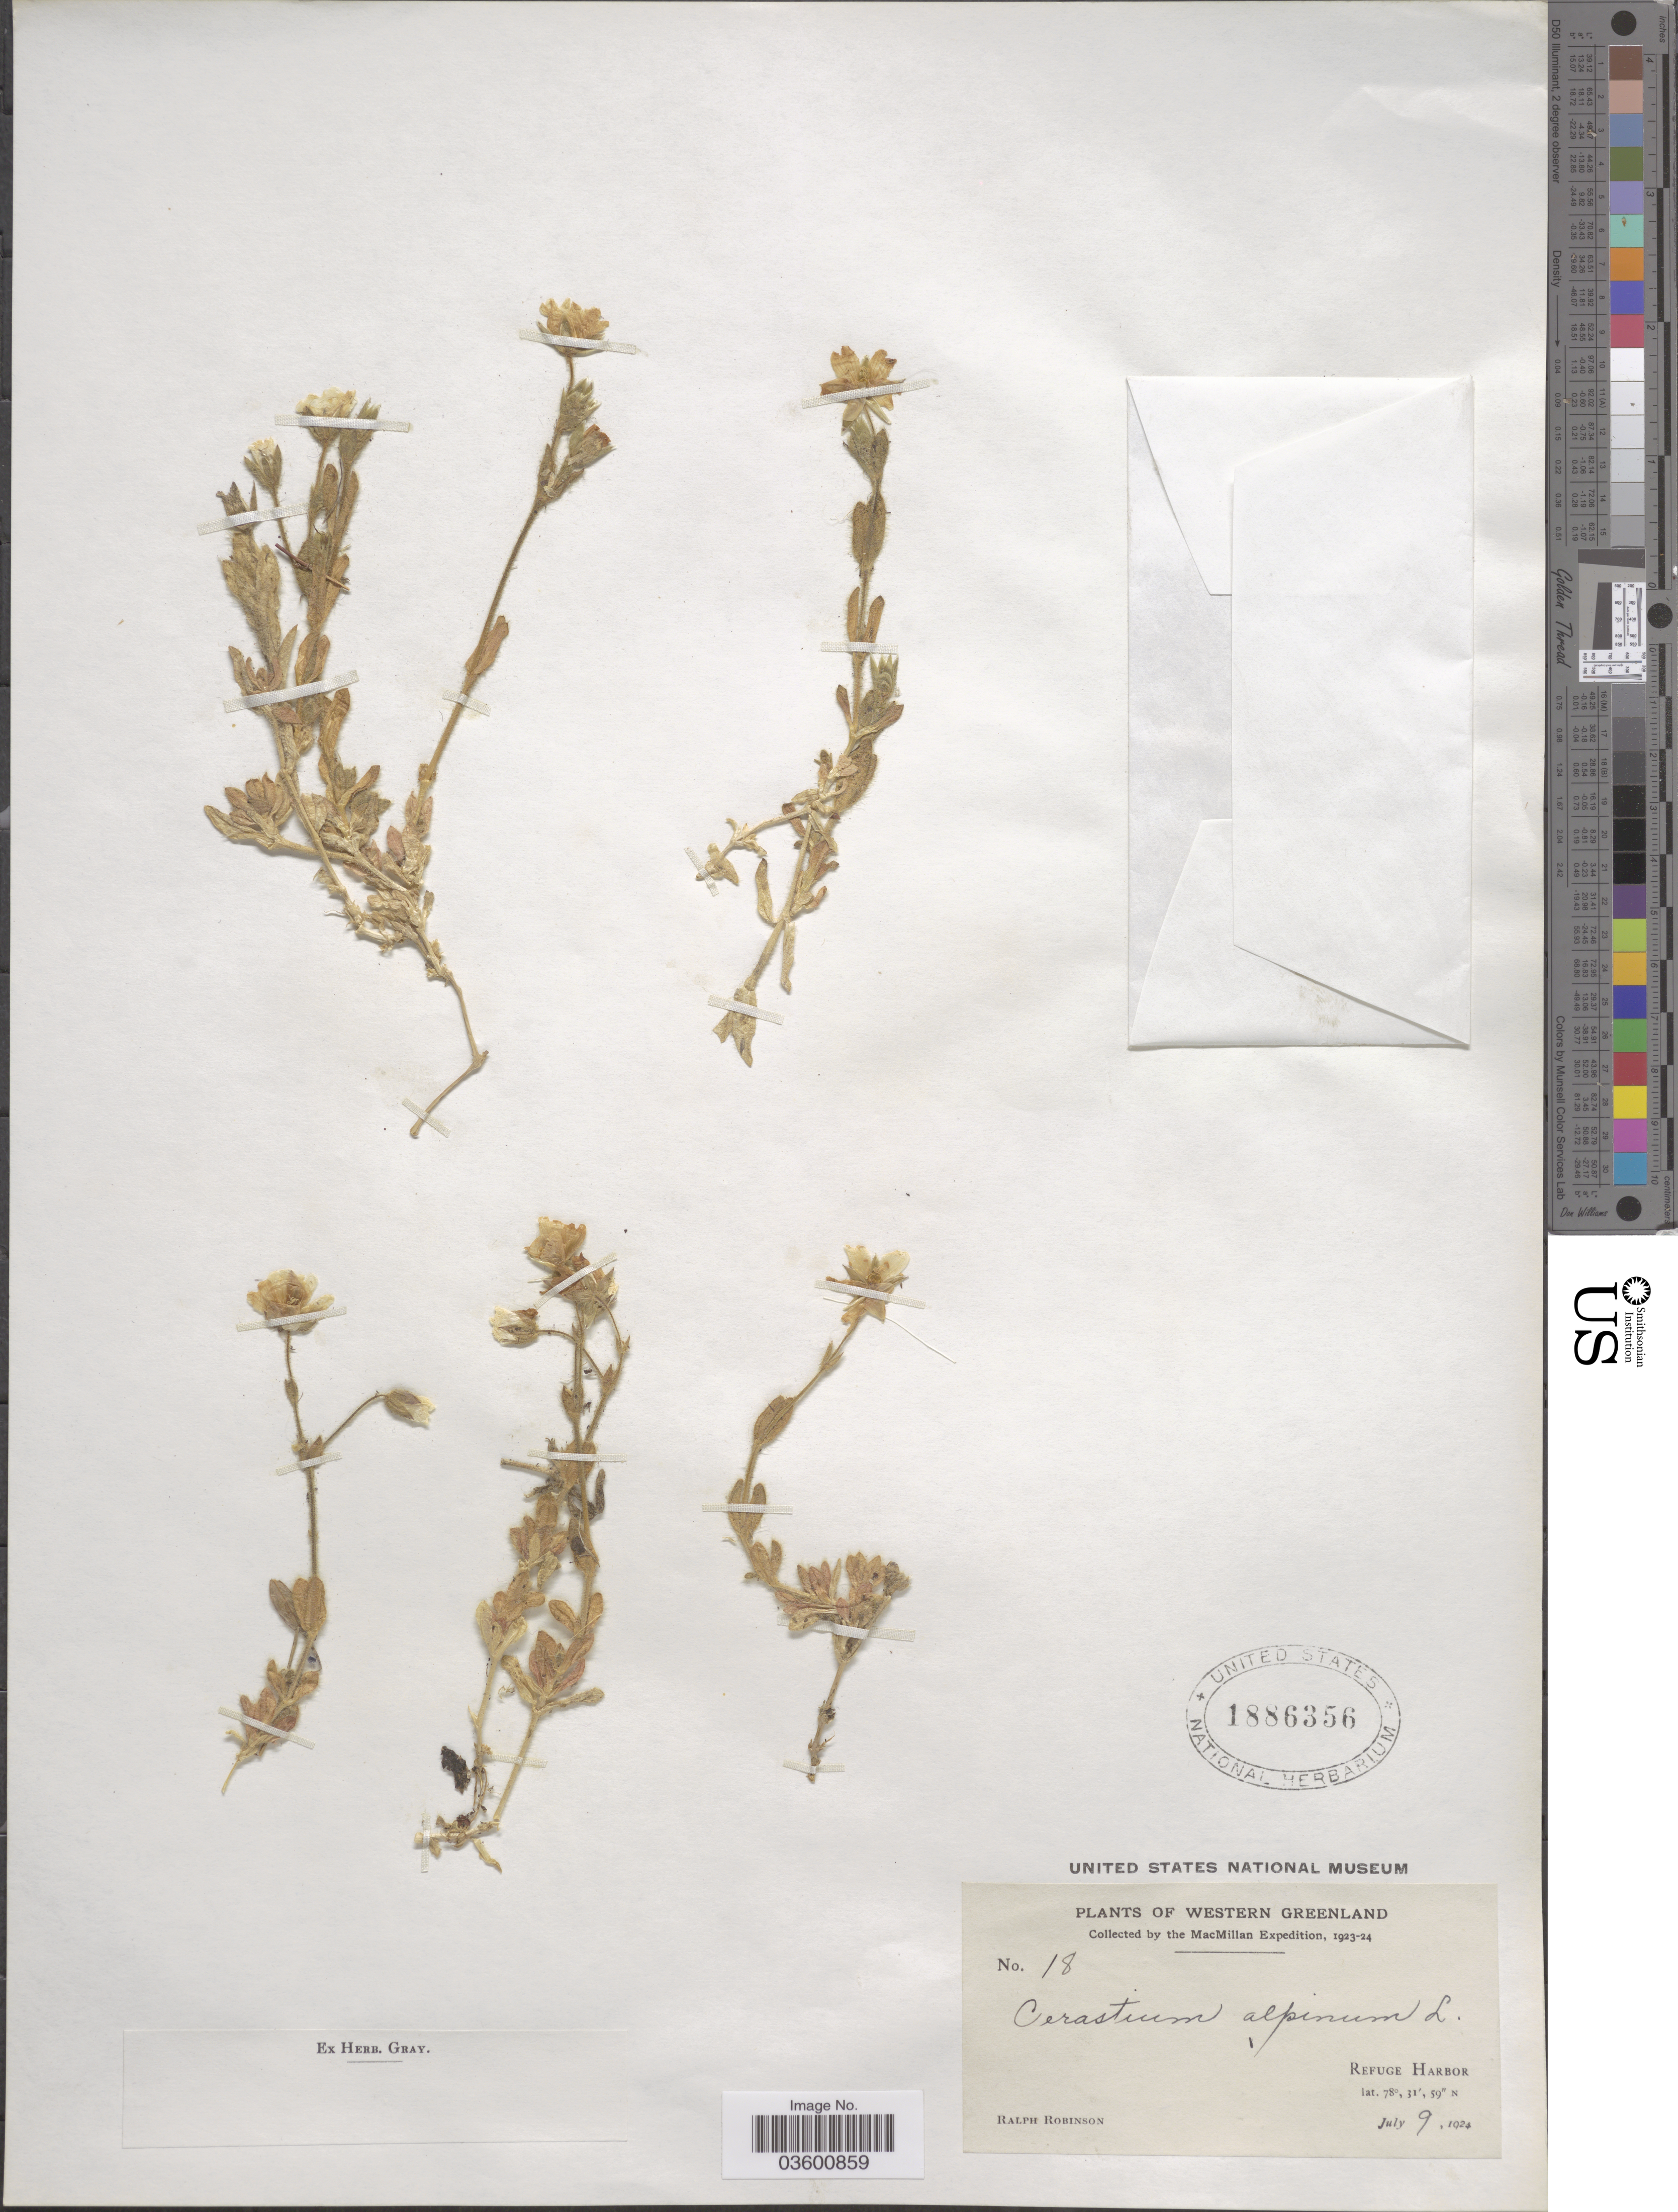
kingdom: Plantae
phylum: Tracheophyta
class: Magnoliopsida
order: Caryophyllales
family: Caryophyllaceae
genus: Cerastium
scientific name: Cerastium alpinum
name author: L.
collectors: R. Robinson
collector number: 18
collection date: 1924-07-09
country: Greenland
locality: Western Greenland. Refuge Harbor.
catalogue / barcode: US 1886356